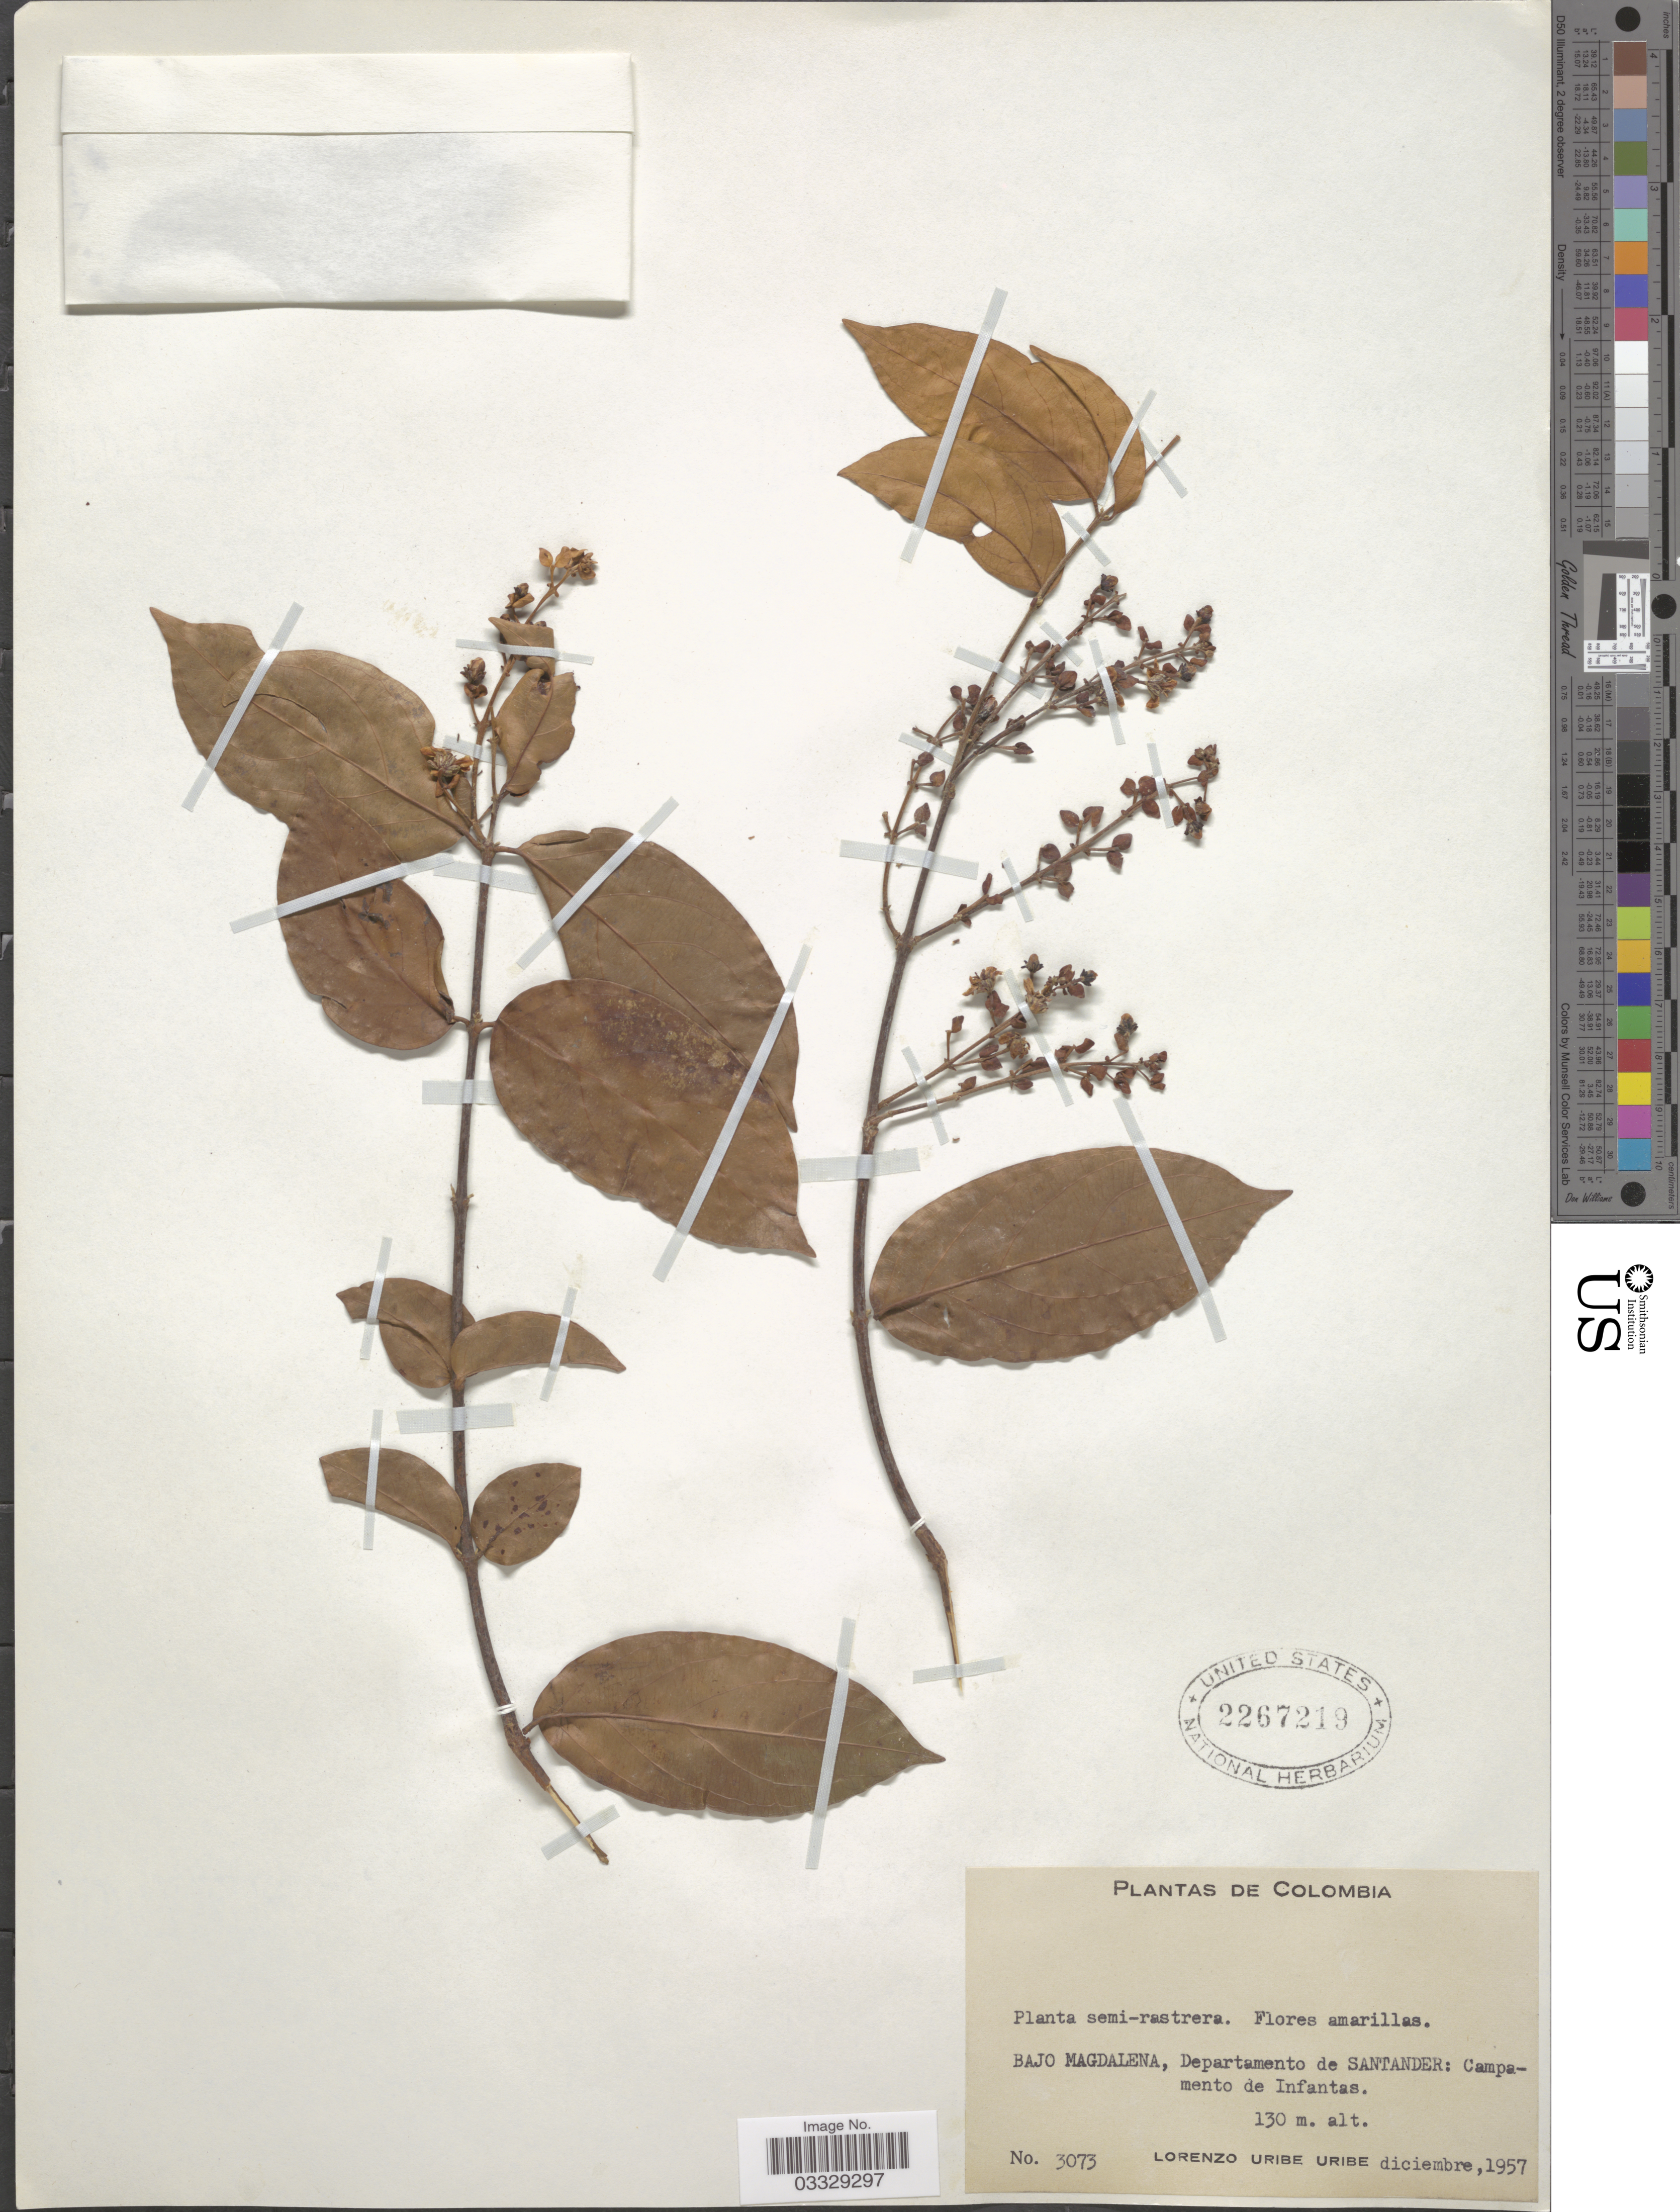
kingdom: Plantae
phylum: Tracheophyta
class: Magnoliopsida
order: Malpighiales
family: Malpighiaceae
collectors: L. Uribe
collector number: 3073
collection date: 1957-12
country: Colombia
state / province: Santander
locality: Bajo Magdalena, Departamento de Santander: Campamento de Infantas.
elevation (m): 130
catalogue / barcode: US 2267219